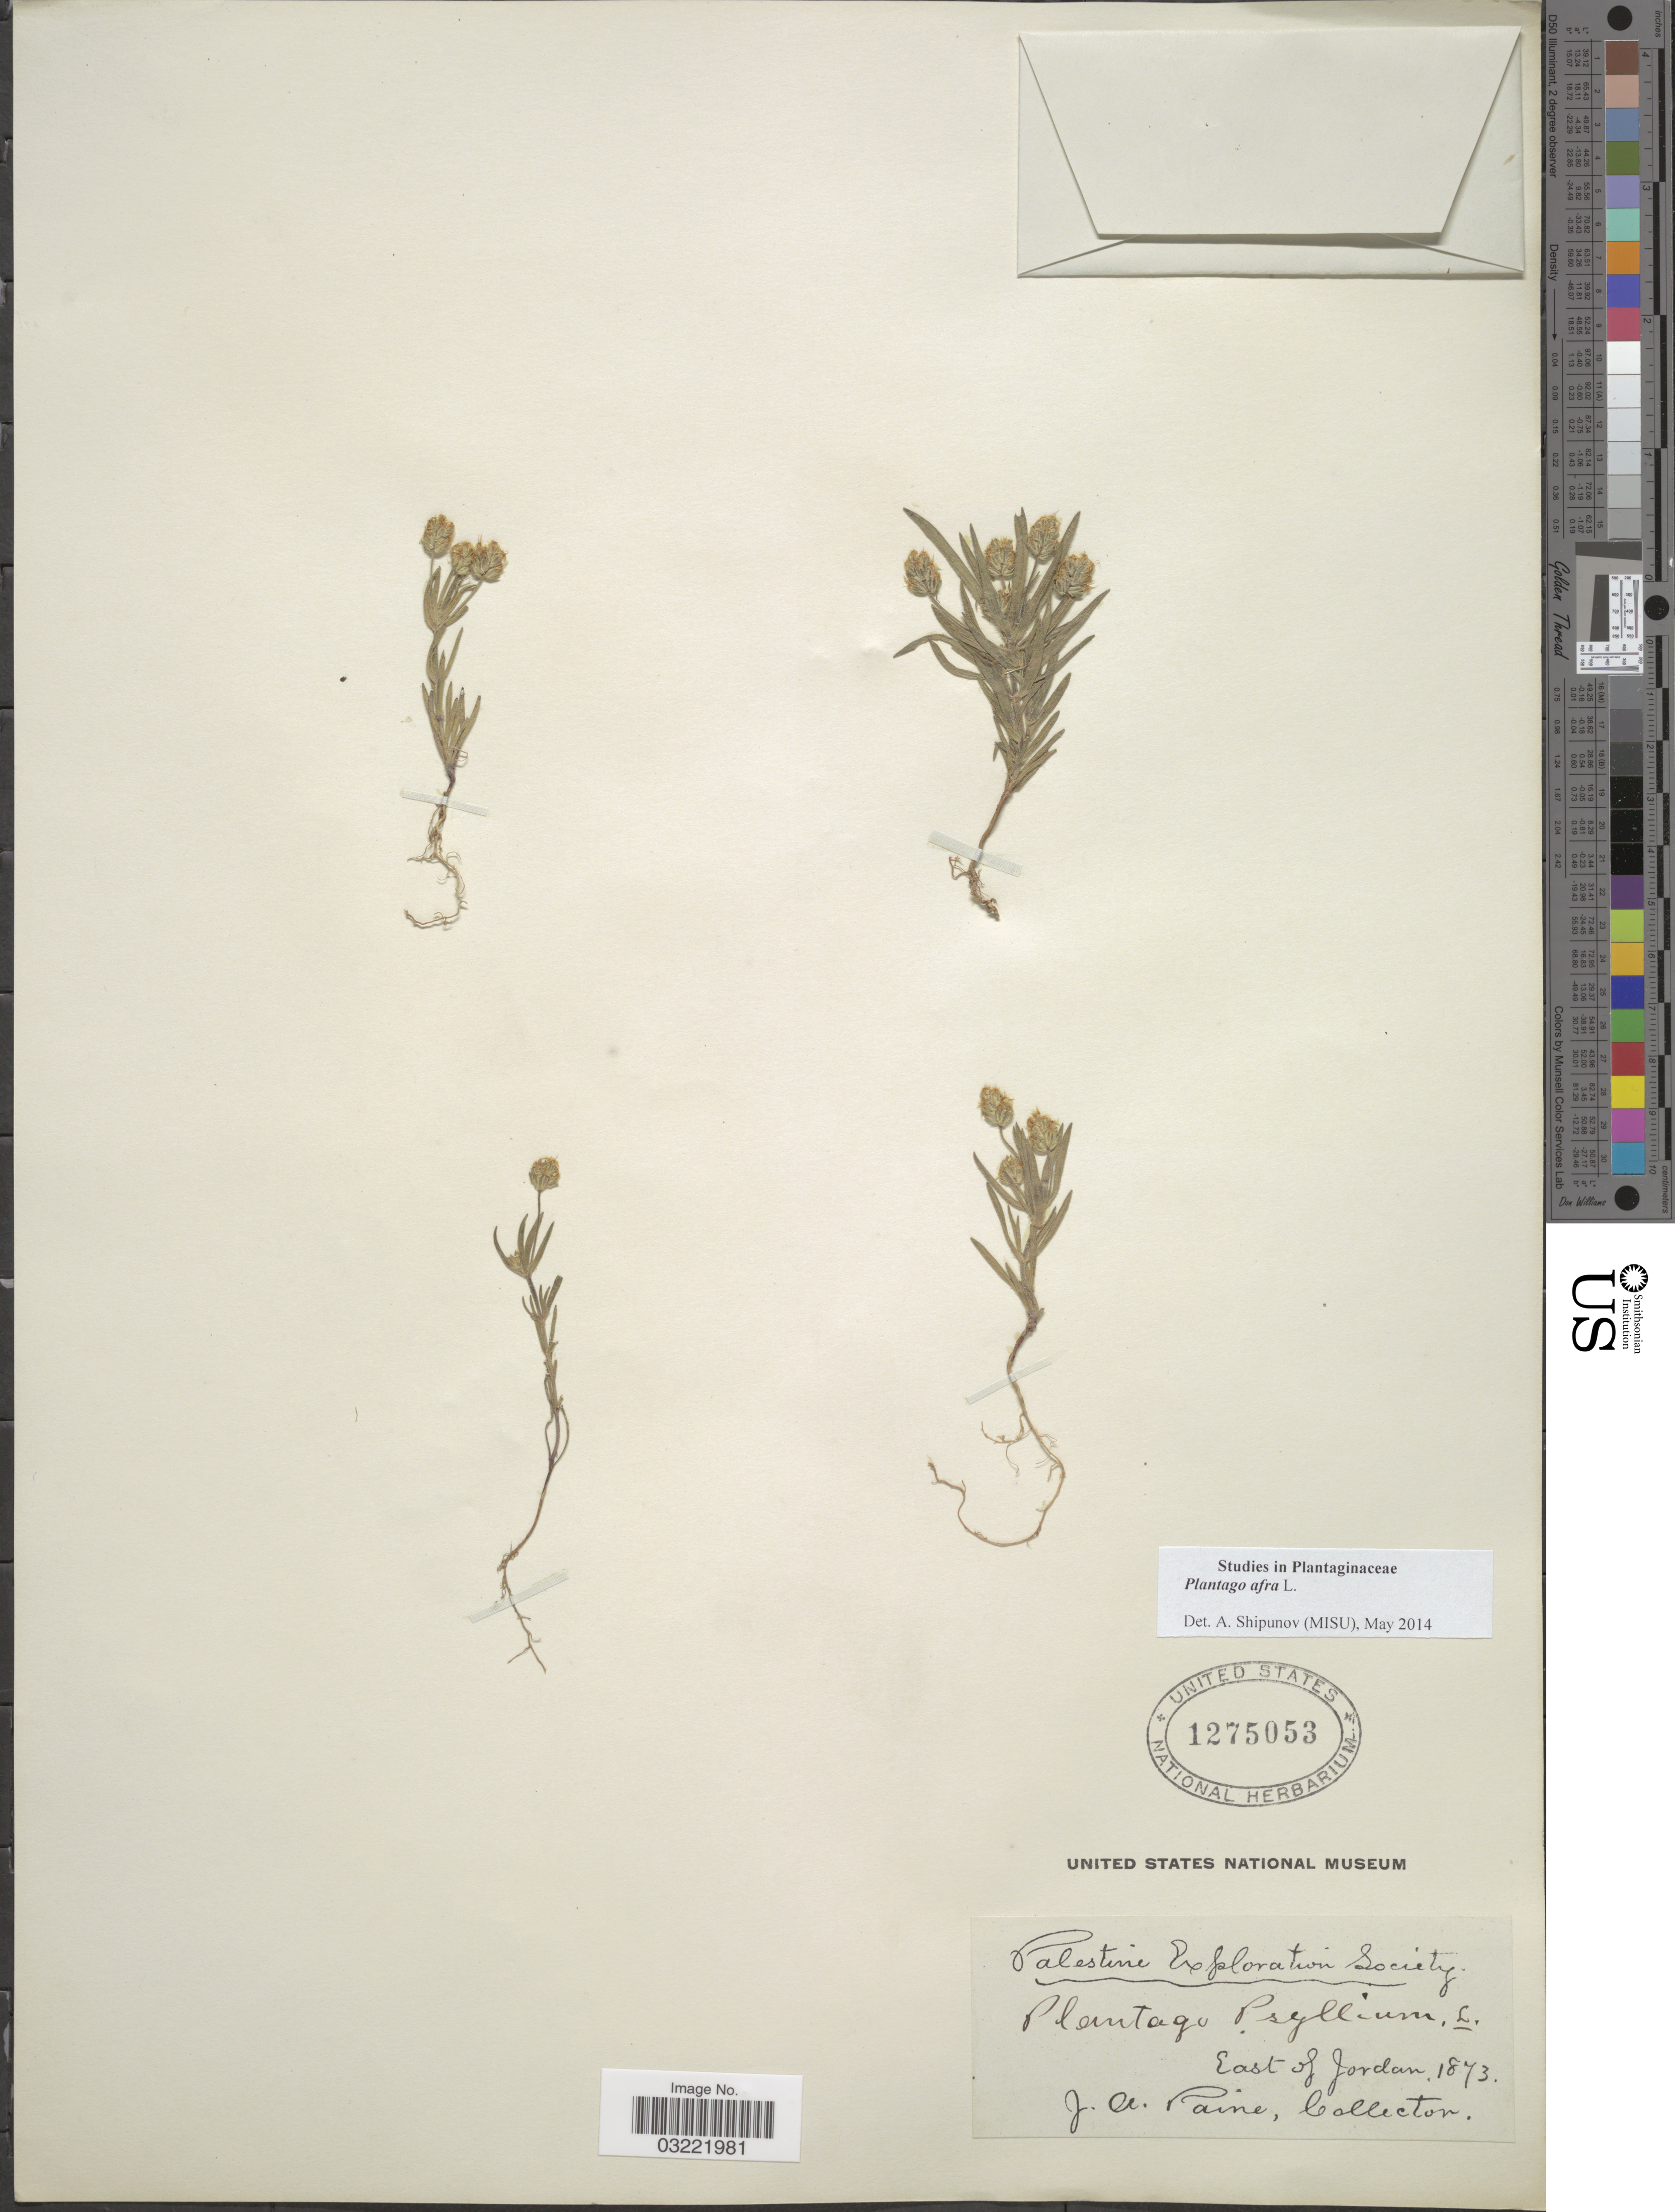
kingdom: Plantae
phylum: Tracheophyta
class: Magnoliopsida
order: Lamiales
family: Plantaginaceae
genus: Plantago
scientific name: Plantago afra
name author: L.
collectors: J. A. Paine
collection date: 1873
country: Jordan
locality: East of Jordan.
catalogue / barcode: US 1275053